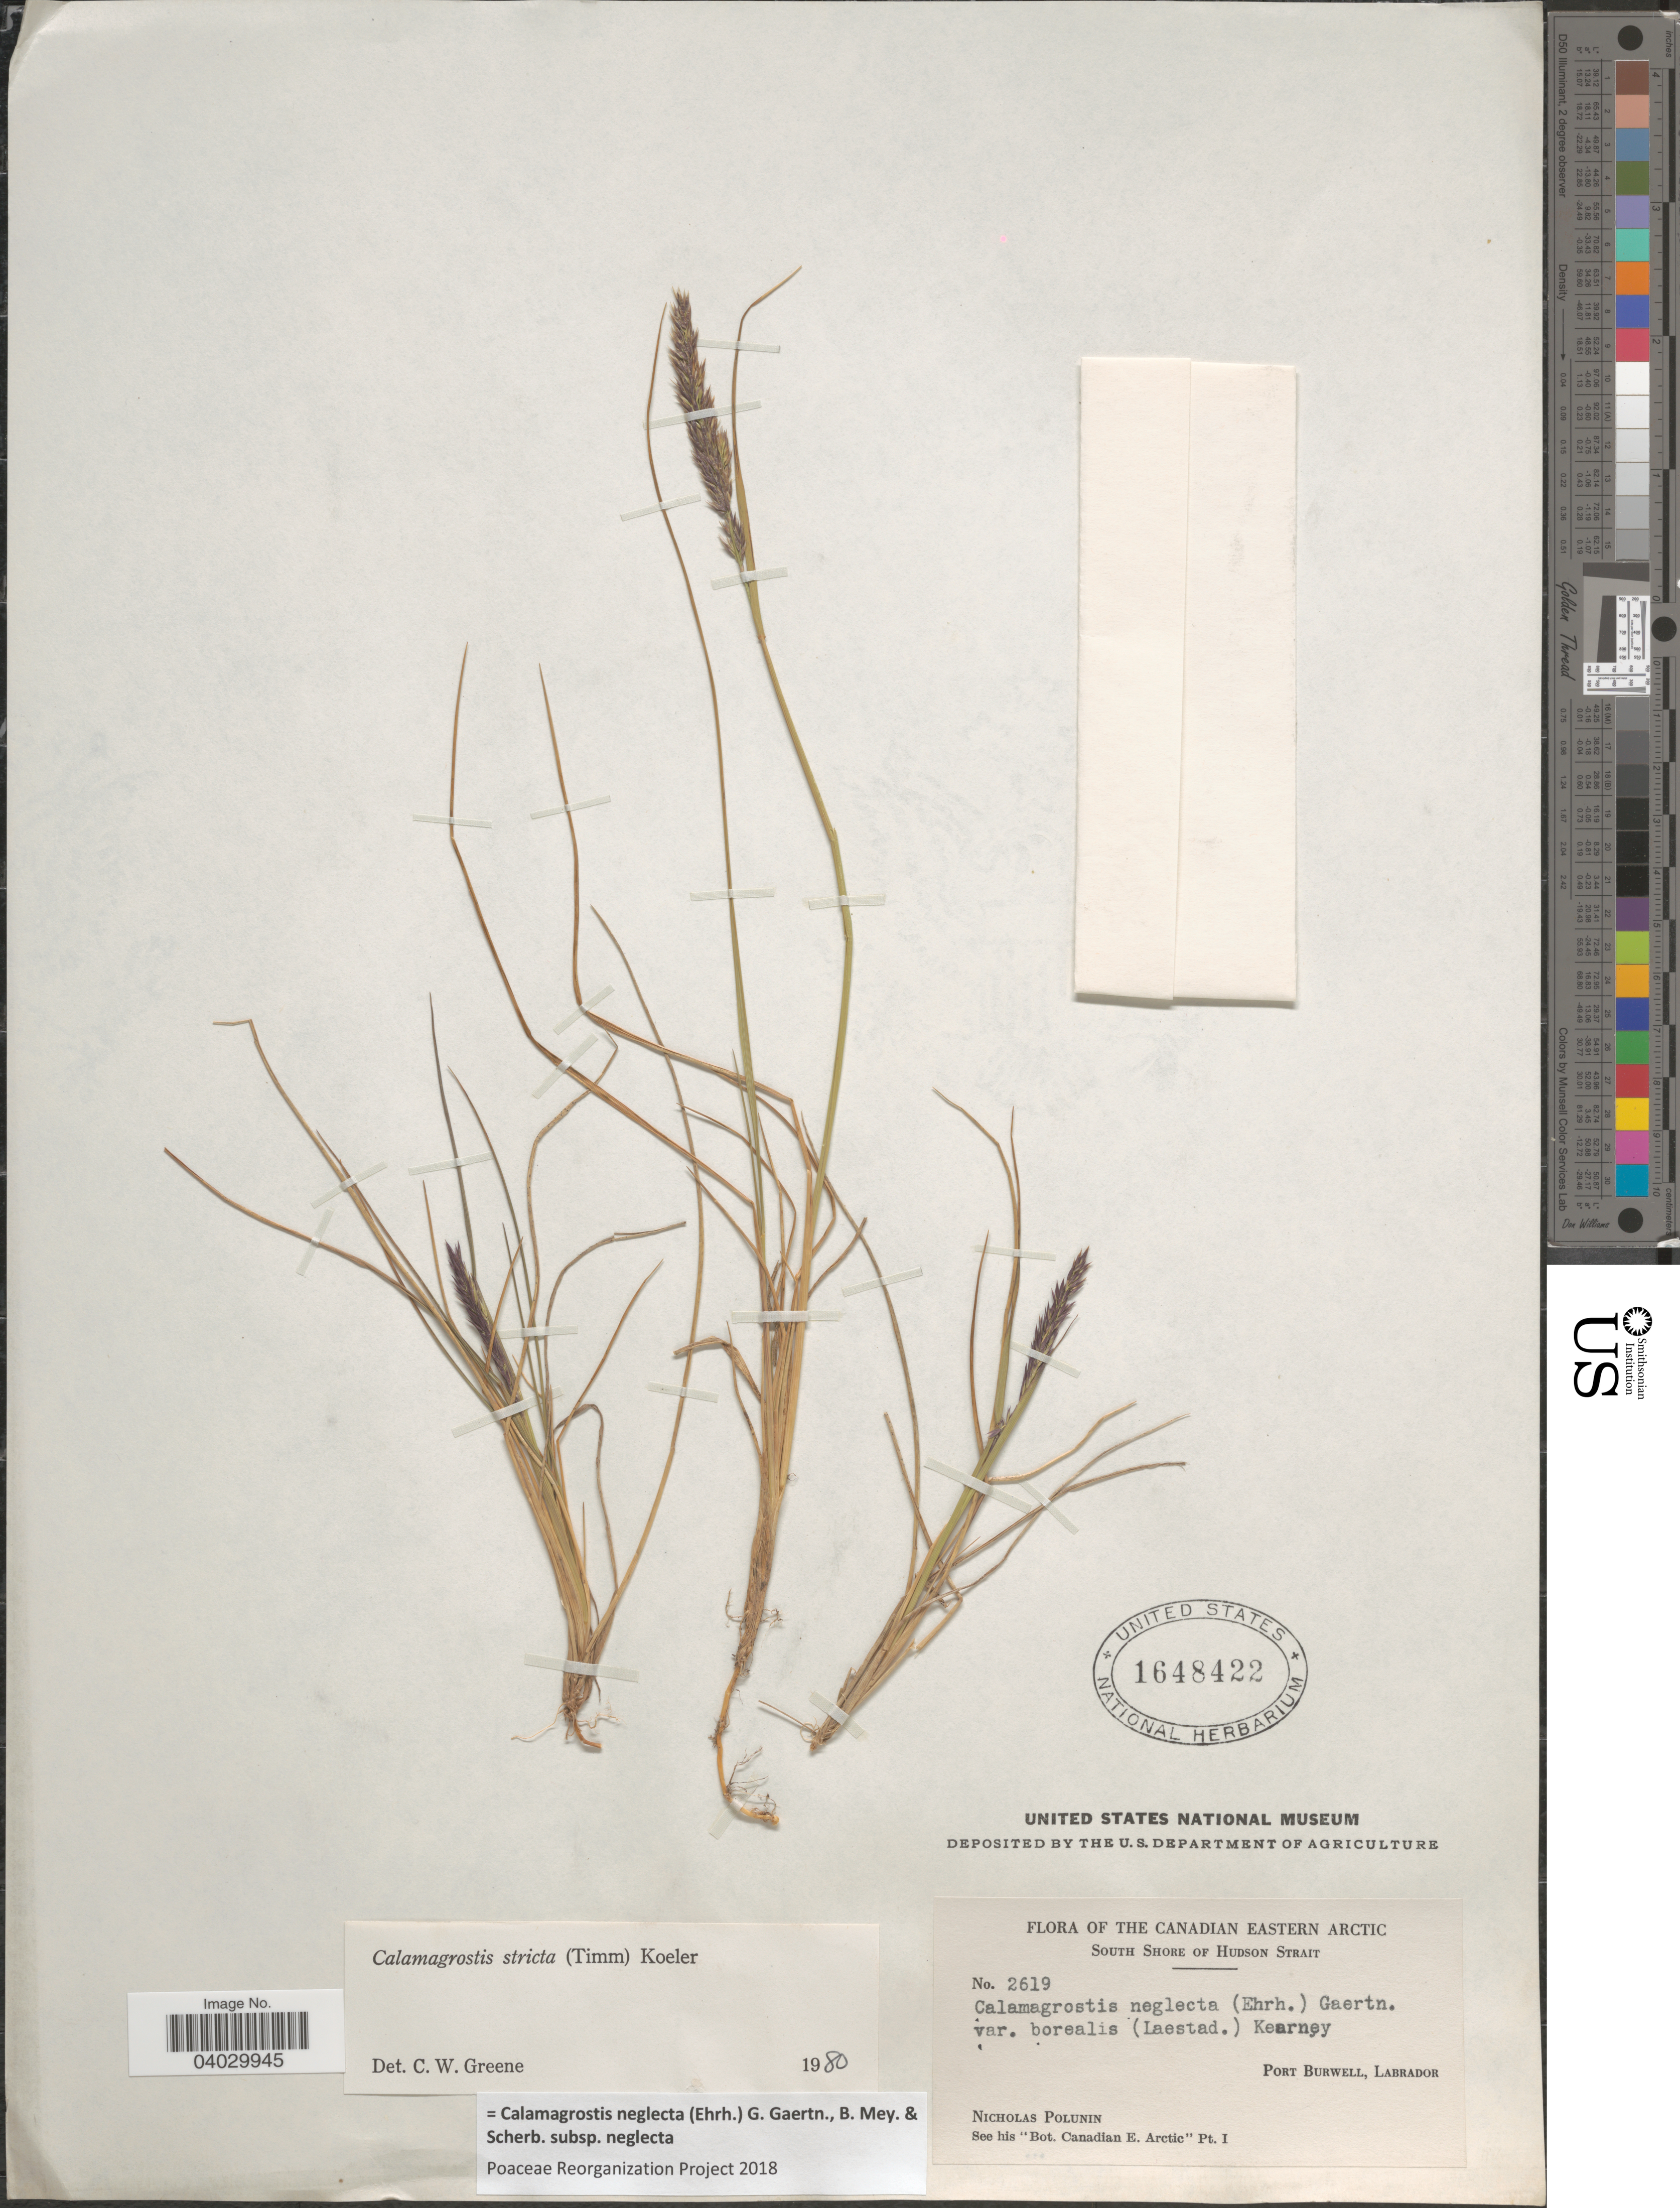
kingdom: Plantae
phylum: Tracheophyta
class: Liliopsida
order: Poales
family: Poaceae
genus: Calamagrostis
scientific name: Calamagrostis neglecta subsp. neglecta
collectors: N. V. Polunin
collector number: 2619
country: Canada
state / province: Newfoundland and Labrador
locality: The Canadian Eastern Arctic. South Shore of Hudson Strait. Port Burwell, Labrador.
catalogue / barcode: US 1648422